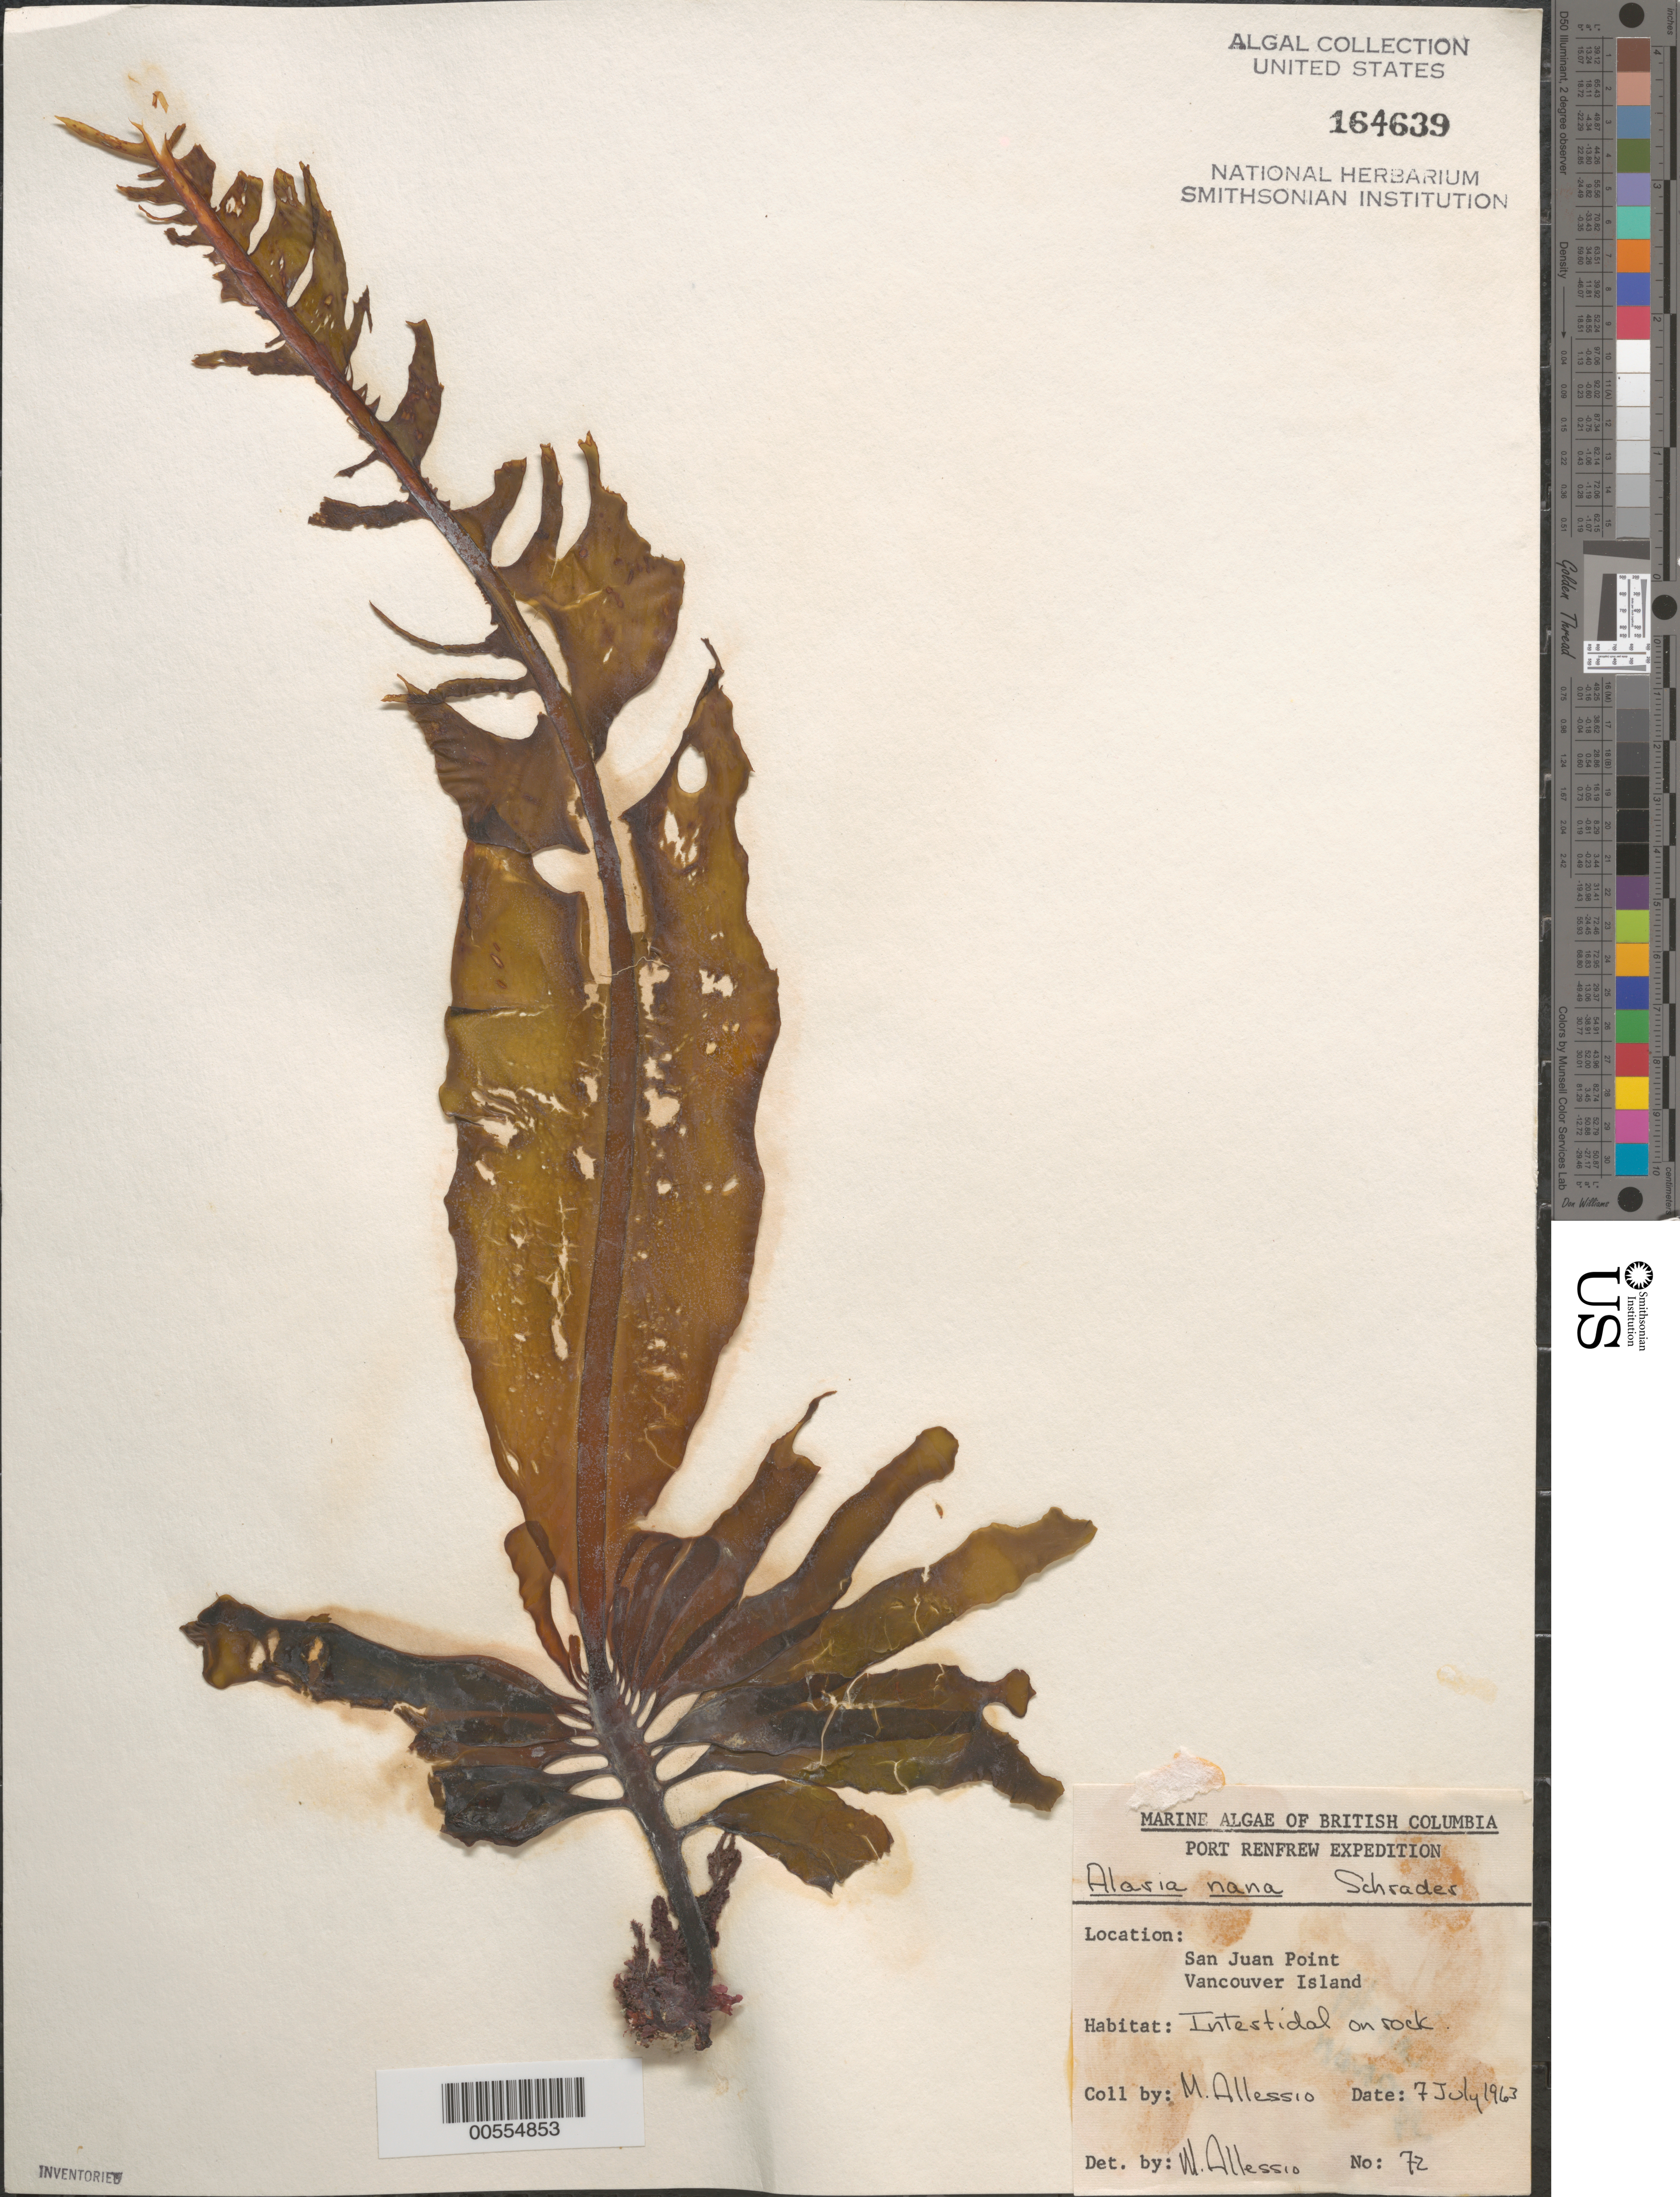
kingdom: Chromista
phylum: Ochrophyta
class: Phaeophyceae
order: Laminariales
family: Alariaceae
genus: Alaria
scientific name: Alaria marginata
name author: Postels & Rupr.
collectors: M. Allessio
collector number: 72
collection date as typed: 07 Jul 1963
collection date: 1963-07-07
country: Canada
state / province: British Columbia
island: Vancouver Island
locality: San Juan Point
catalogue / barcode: US 164639